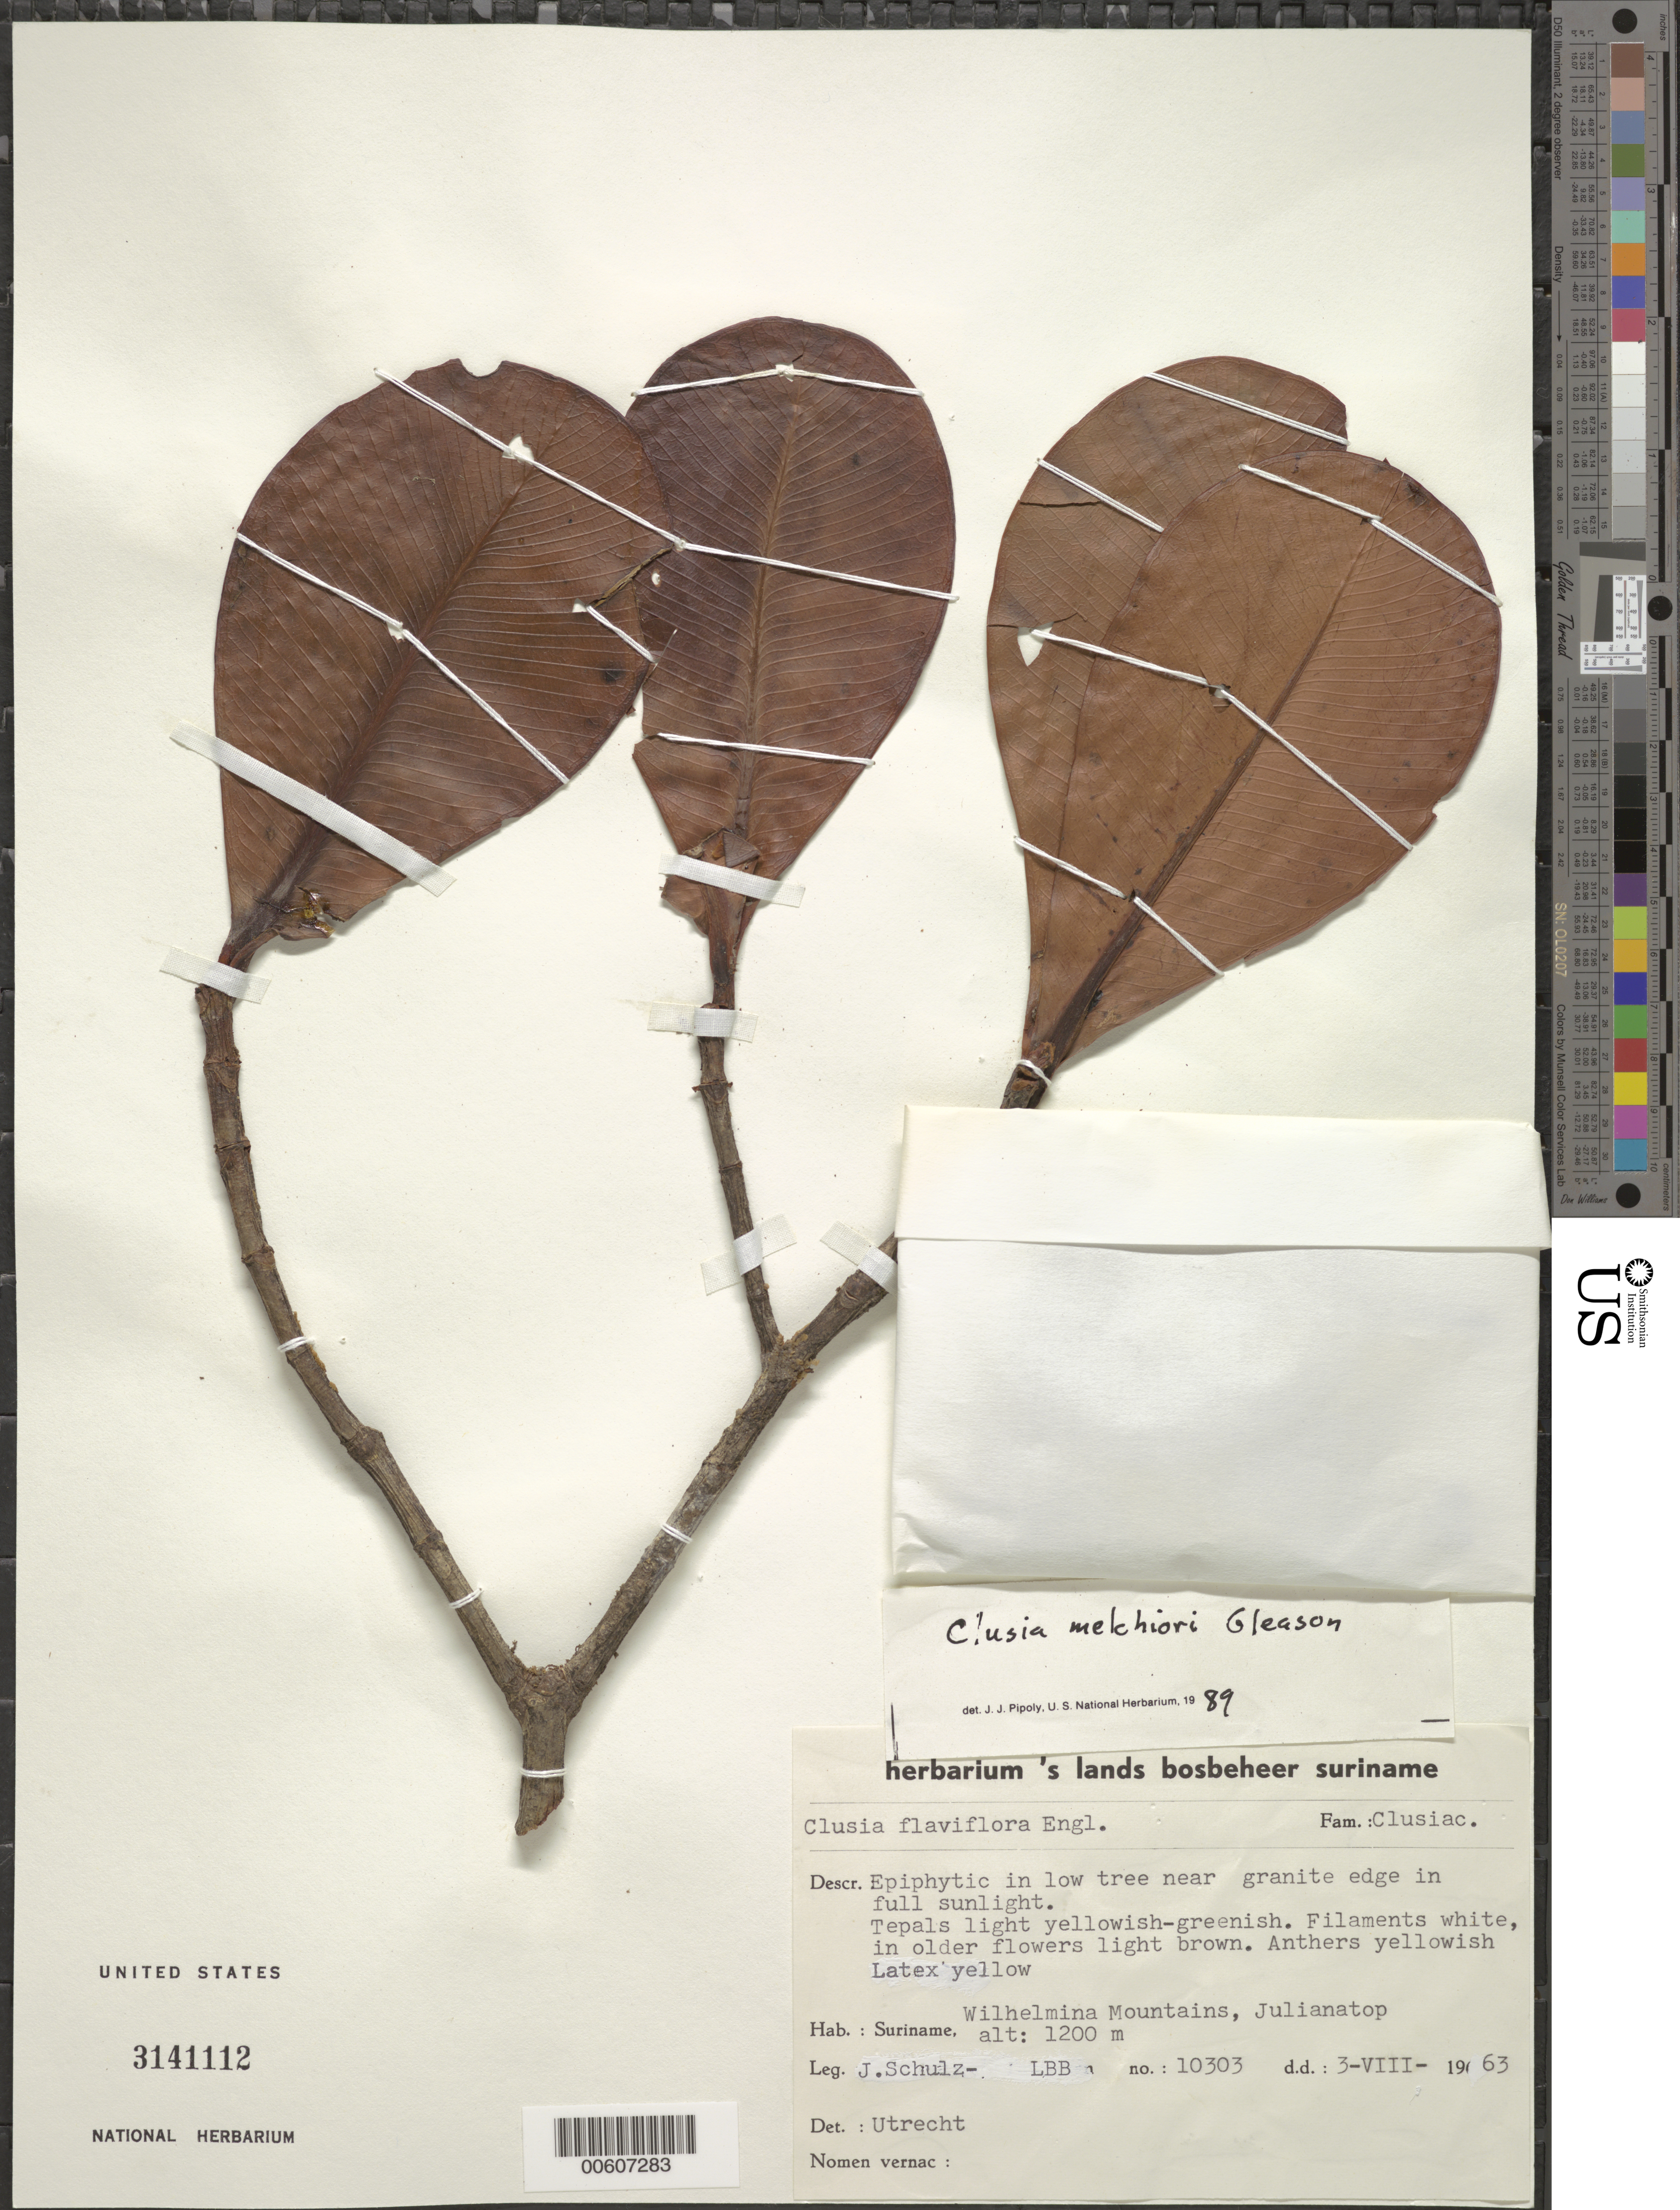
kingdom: Plantae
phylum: Tracheophyta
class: Magnoliopsida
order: Malpighiales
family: Clusiaceae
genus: Clusia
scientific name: Clusia melchiori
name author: Gleason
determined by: Pipoly, J. J., III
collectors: J. P. Schulz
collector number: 10303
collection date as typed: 3-Aug-63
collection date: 1963-08-03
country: Suriname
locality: Wilhelminagebergte (Wilhelmina Mts.), Juliana Top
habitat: Granite edge in full sunlight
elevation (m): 1200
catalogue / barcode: US 3141112